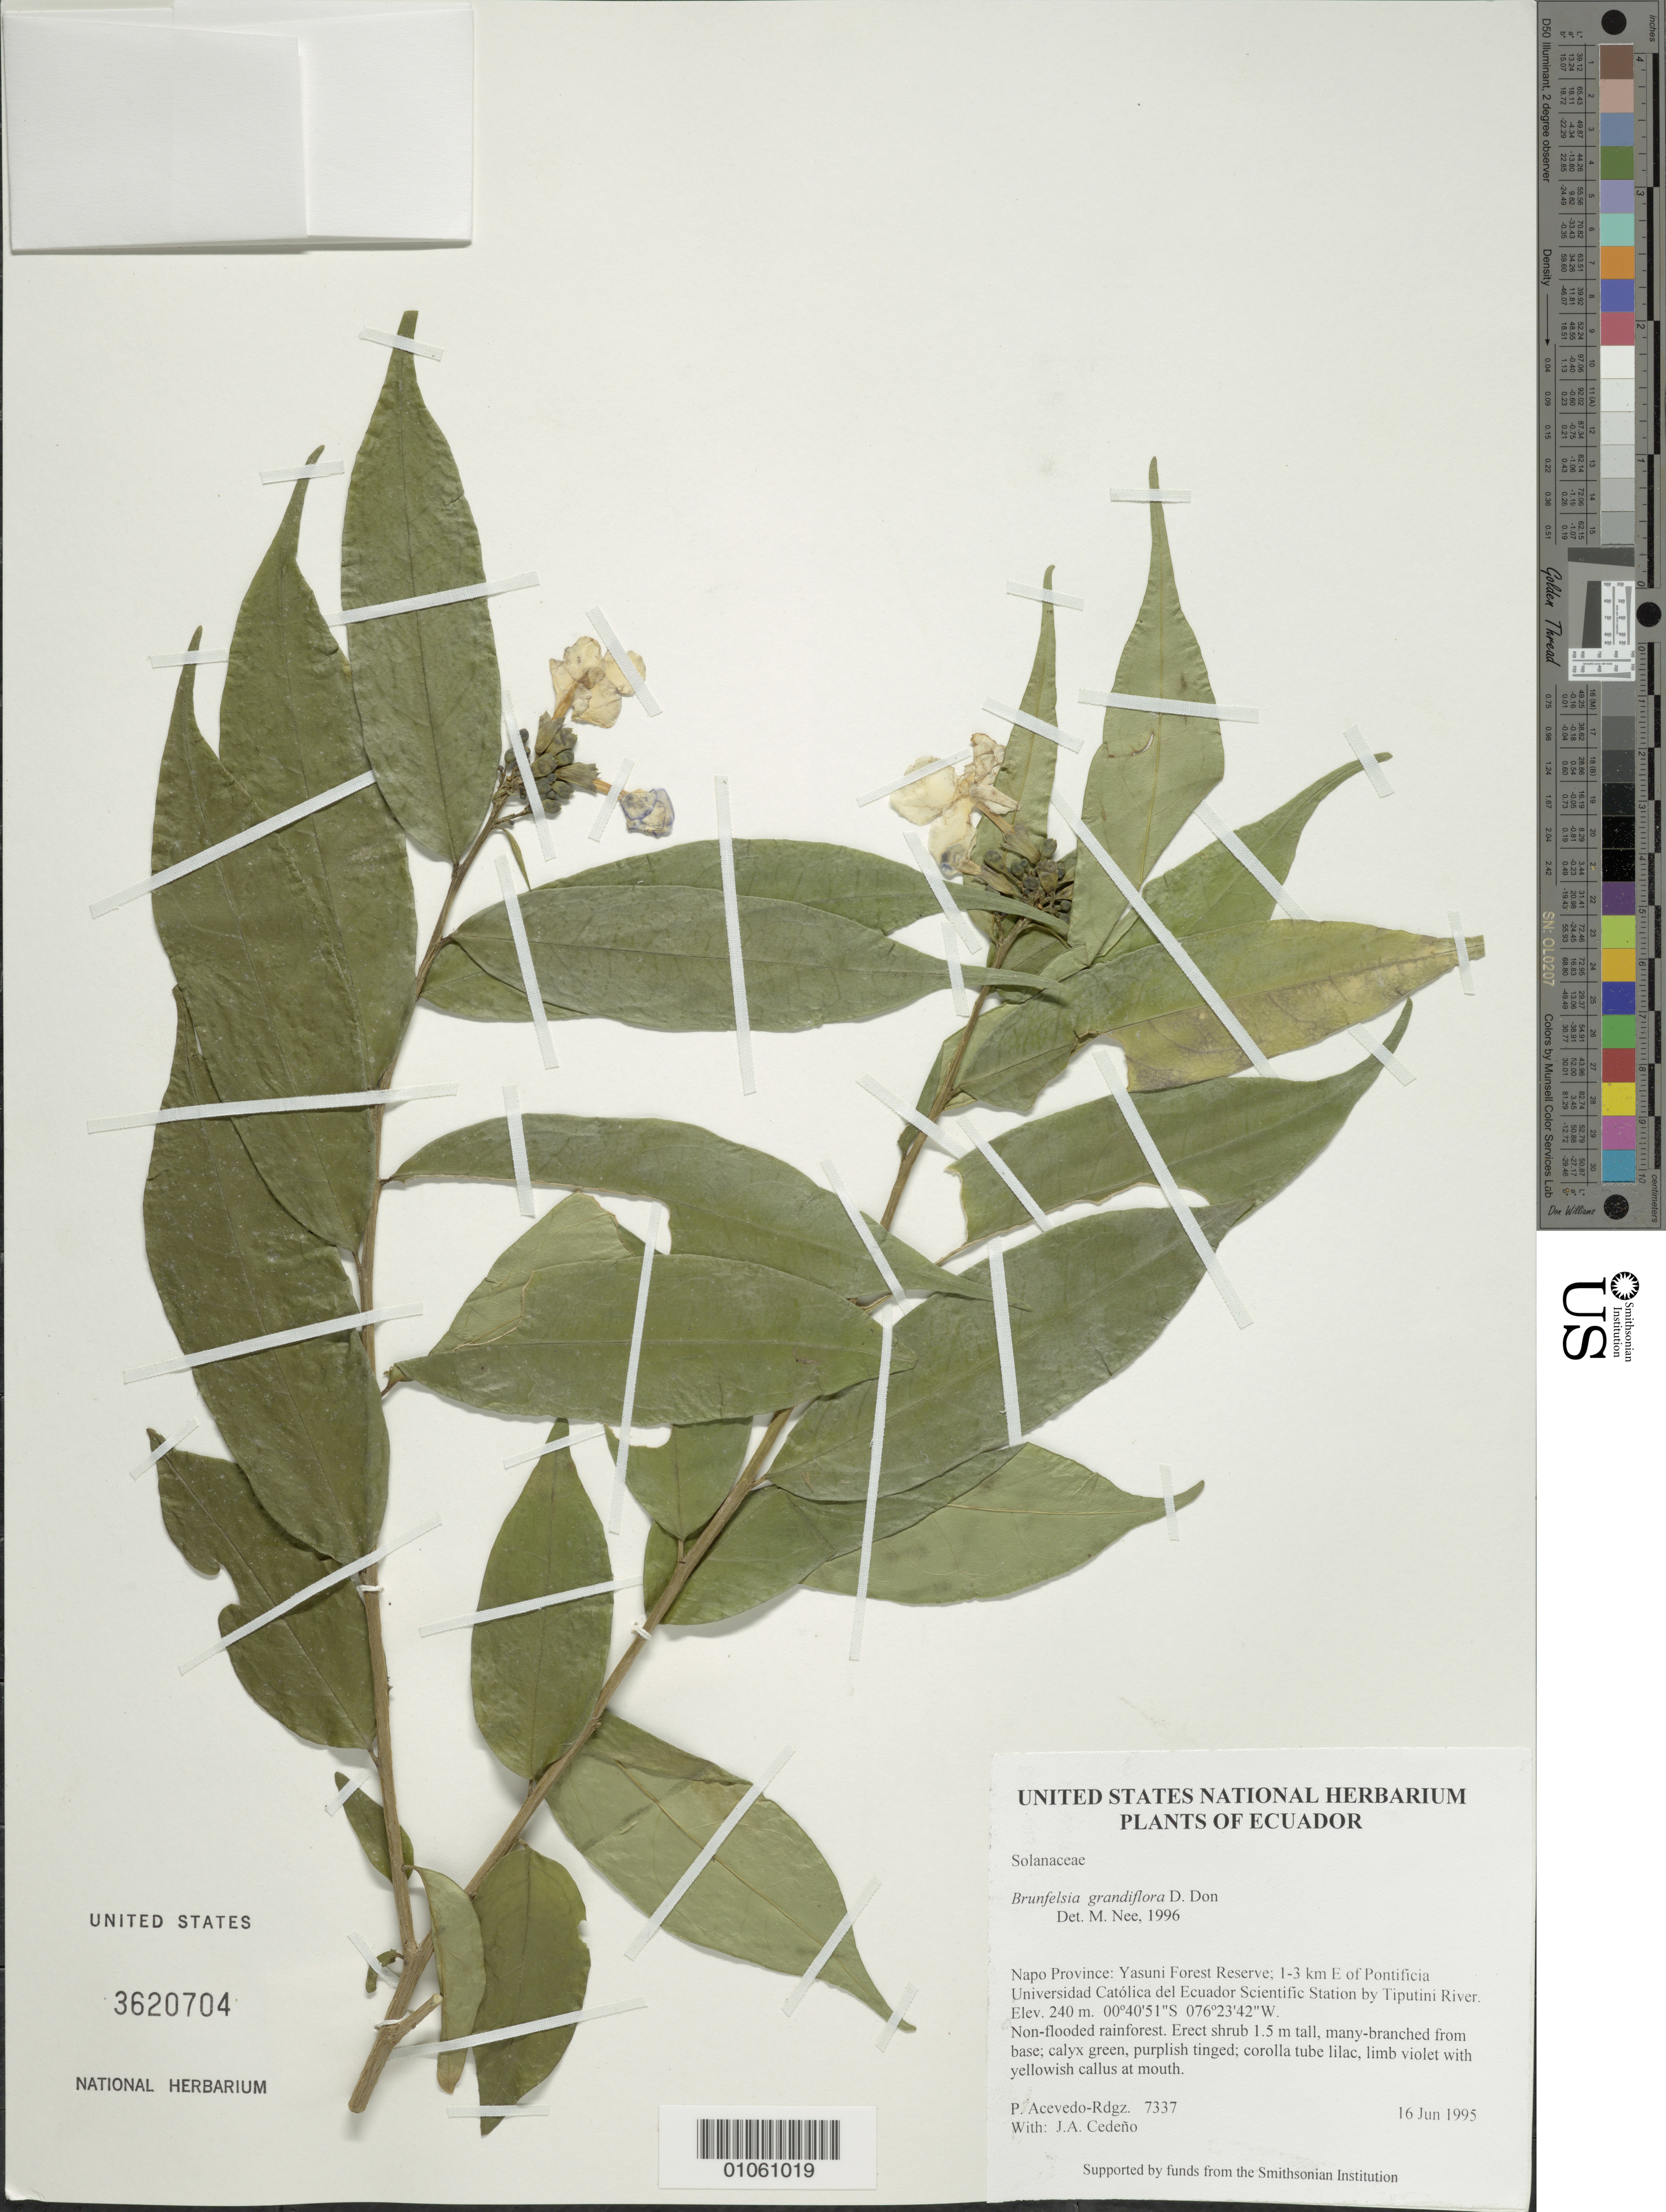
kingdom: Plantae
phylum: Tracheophyta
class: Magnoliopsida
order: Solanales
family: Solanaceae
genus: Brunfelsia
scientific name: Brunfelsia grandiflora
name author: D. Don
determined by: Nee, Michael H.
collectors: P. Acevedo-Rodr. & J. A. Cedeño M.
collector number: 7337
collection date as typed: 16 Jun 1995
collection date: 1995-06-16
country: Ecuador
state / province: Napo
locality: Napo Province: Yasuni Forest Reserve; 1-3 km E of Pontificia Universidad Católica del Ecuador Scientific Station by Tiputini River.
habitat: Non-flooded rainforest.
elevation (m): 240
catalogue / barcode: US 3620704